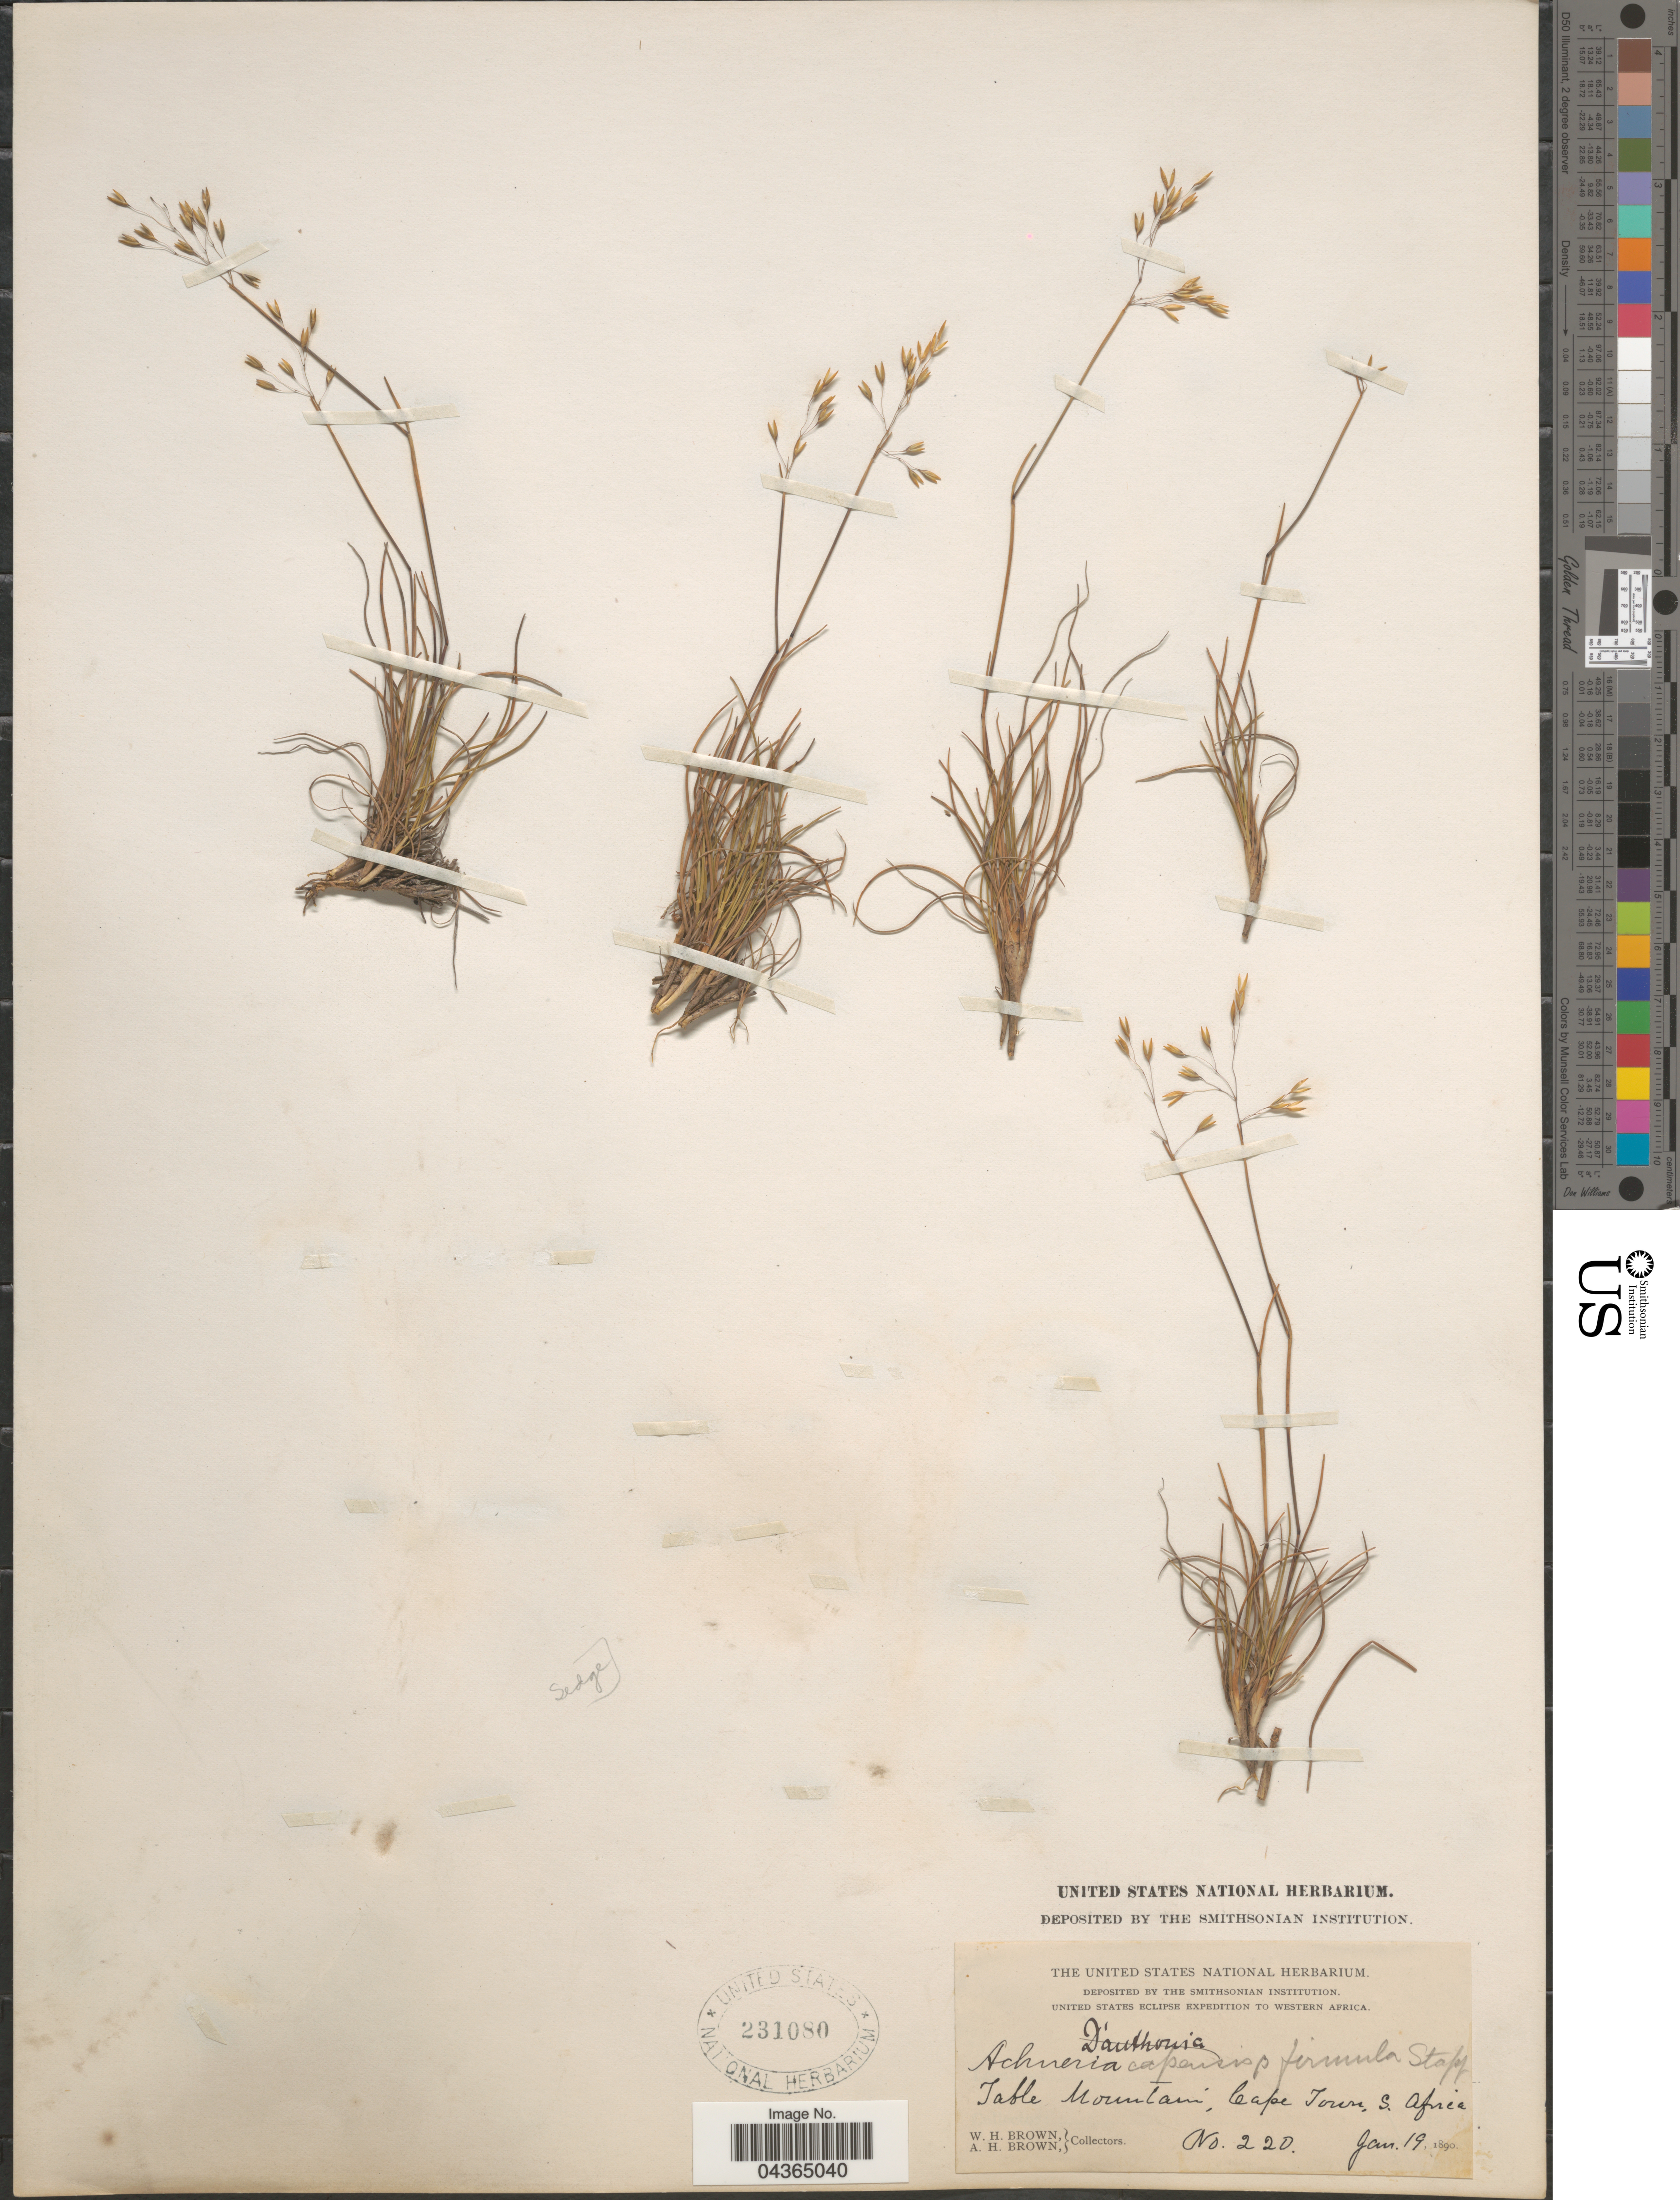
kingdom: Plantae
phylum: Tracheophyta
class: Liliopsida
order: Poales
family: Poaceae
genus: Pentameris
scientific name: Pentameris malouinensis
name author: (Steud.) Galley & H.P. Linder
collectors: W. H. Brown & A. H. Brown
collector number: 220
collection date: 1890-01-19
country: South Africa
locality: United States Eclipse Expedition to Western Africa. Table Mountain, Cape Town.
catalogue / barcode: US 231080